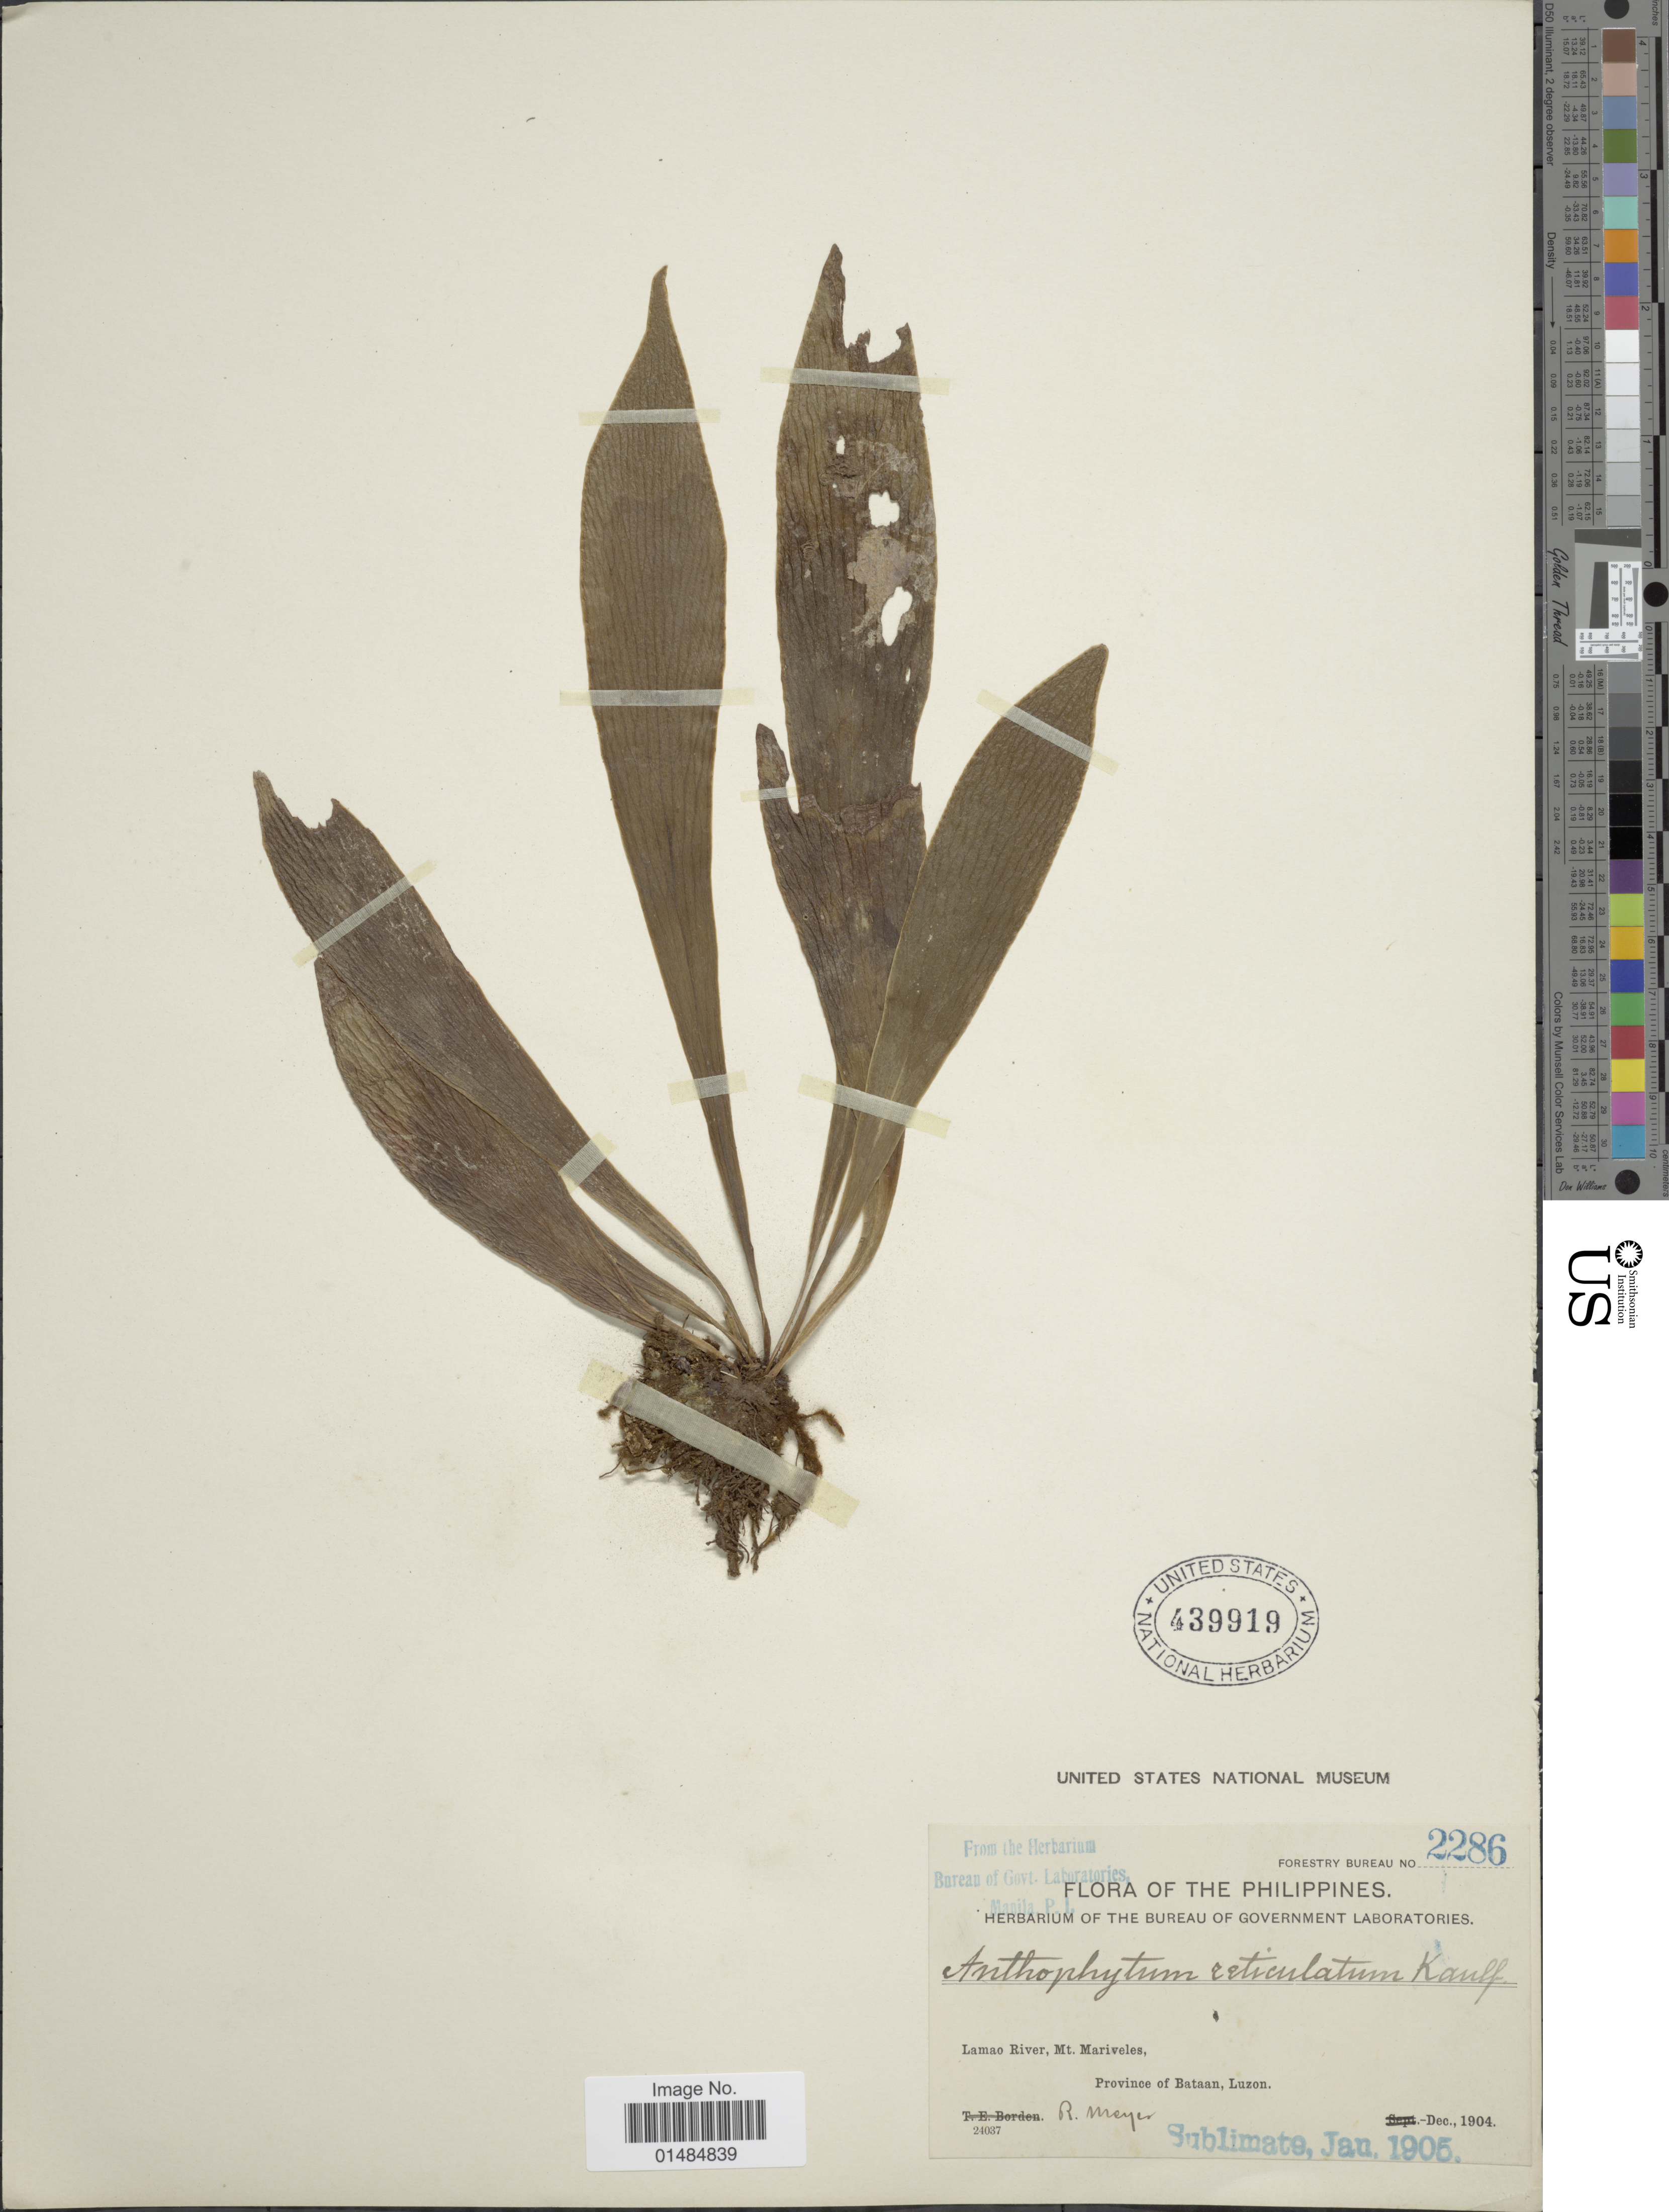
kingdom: Plantae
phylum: Tracheophyta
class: Polypodiopsida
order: Polypodiales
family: Pteridaceae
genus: Antrophyum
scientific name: Antrophyum reticulatum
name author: (G. Forst.) Kaulf.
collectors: R. Meyer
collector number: Forestry Bureau 2286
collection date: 1904-12/1905-01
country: Philippines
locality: Lamao River, Mt. Mariveles, Province of Bataan, Luzon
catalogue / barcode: US 439919